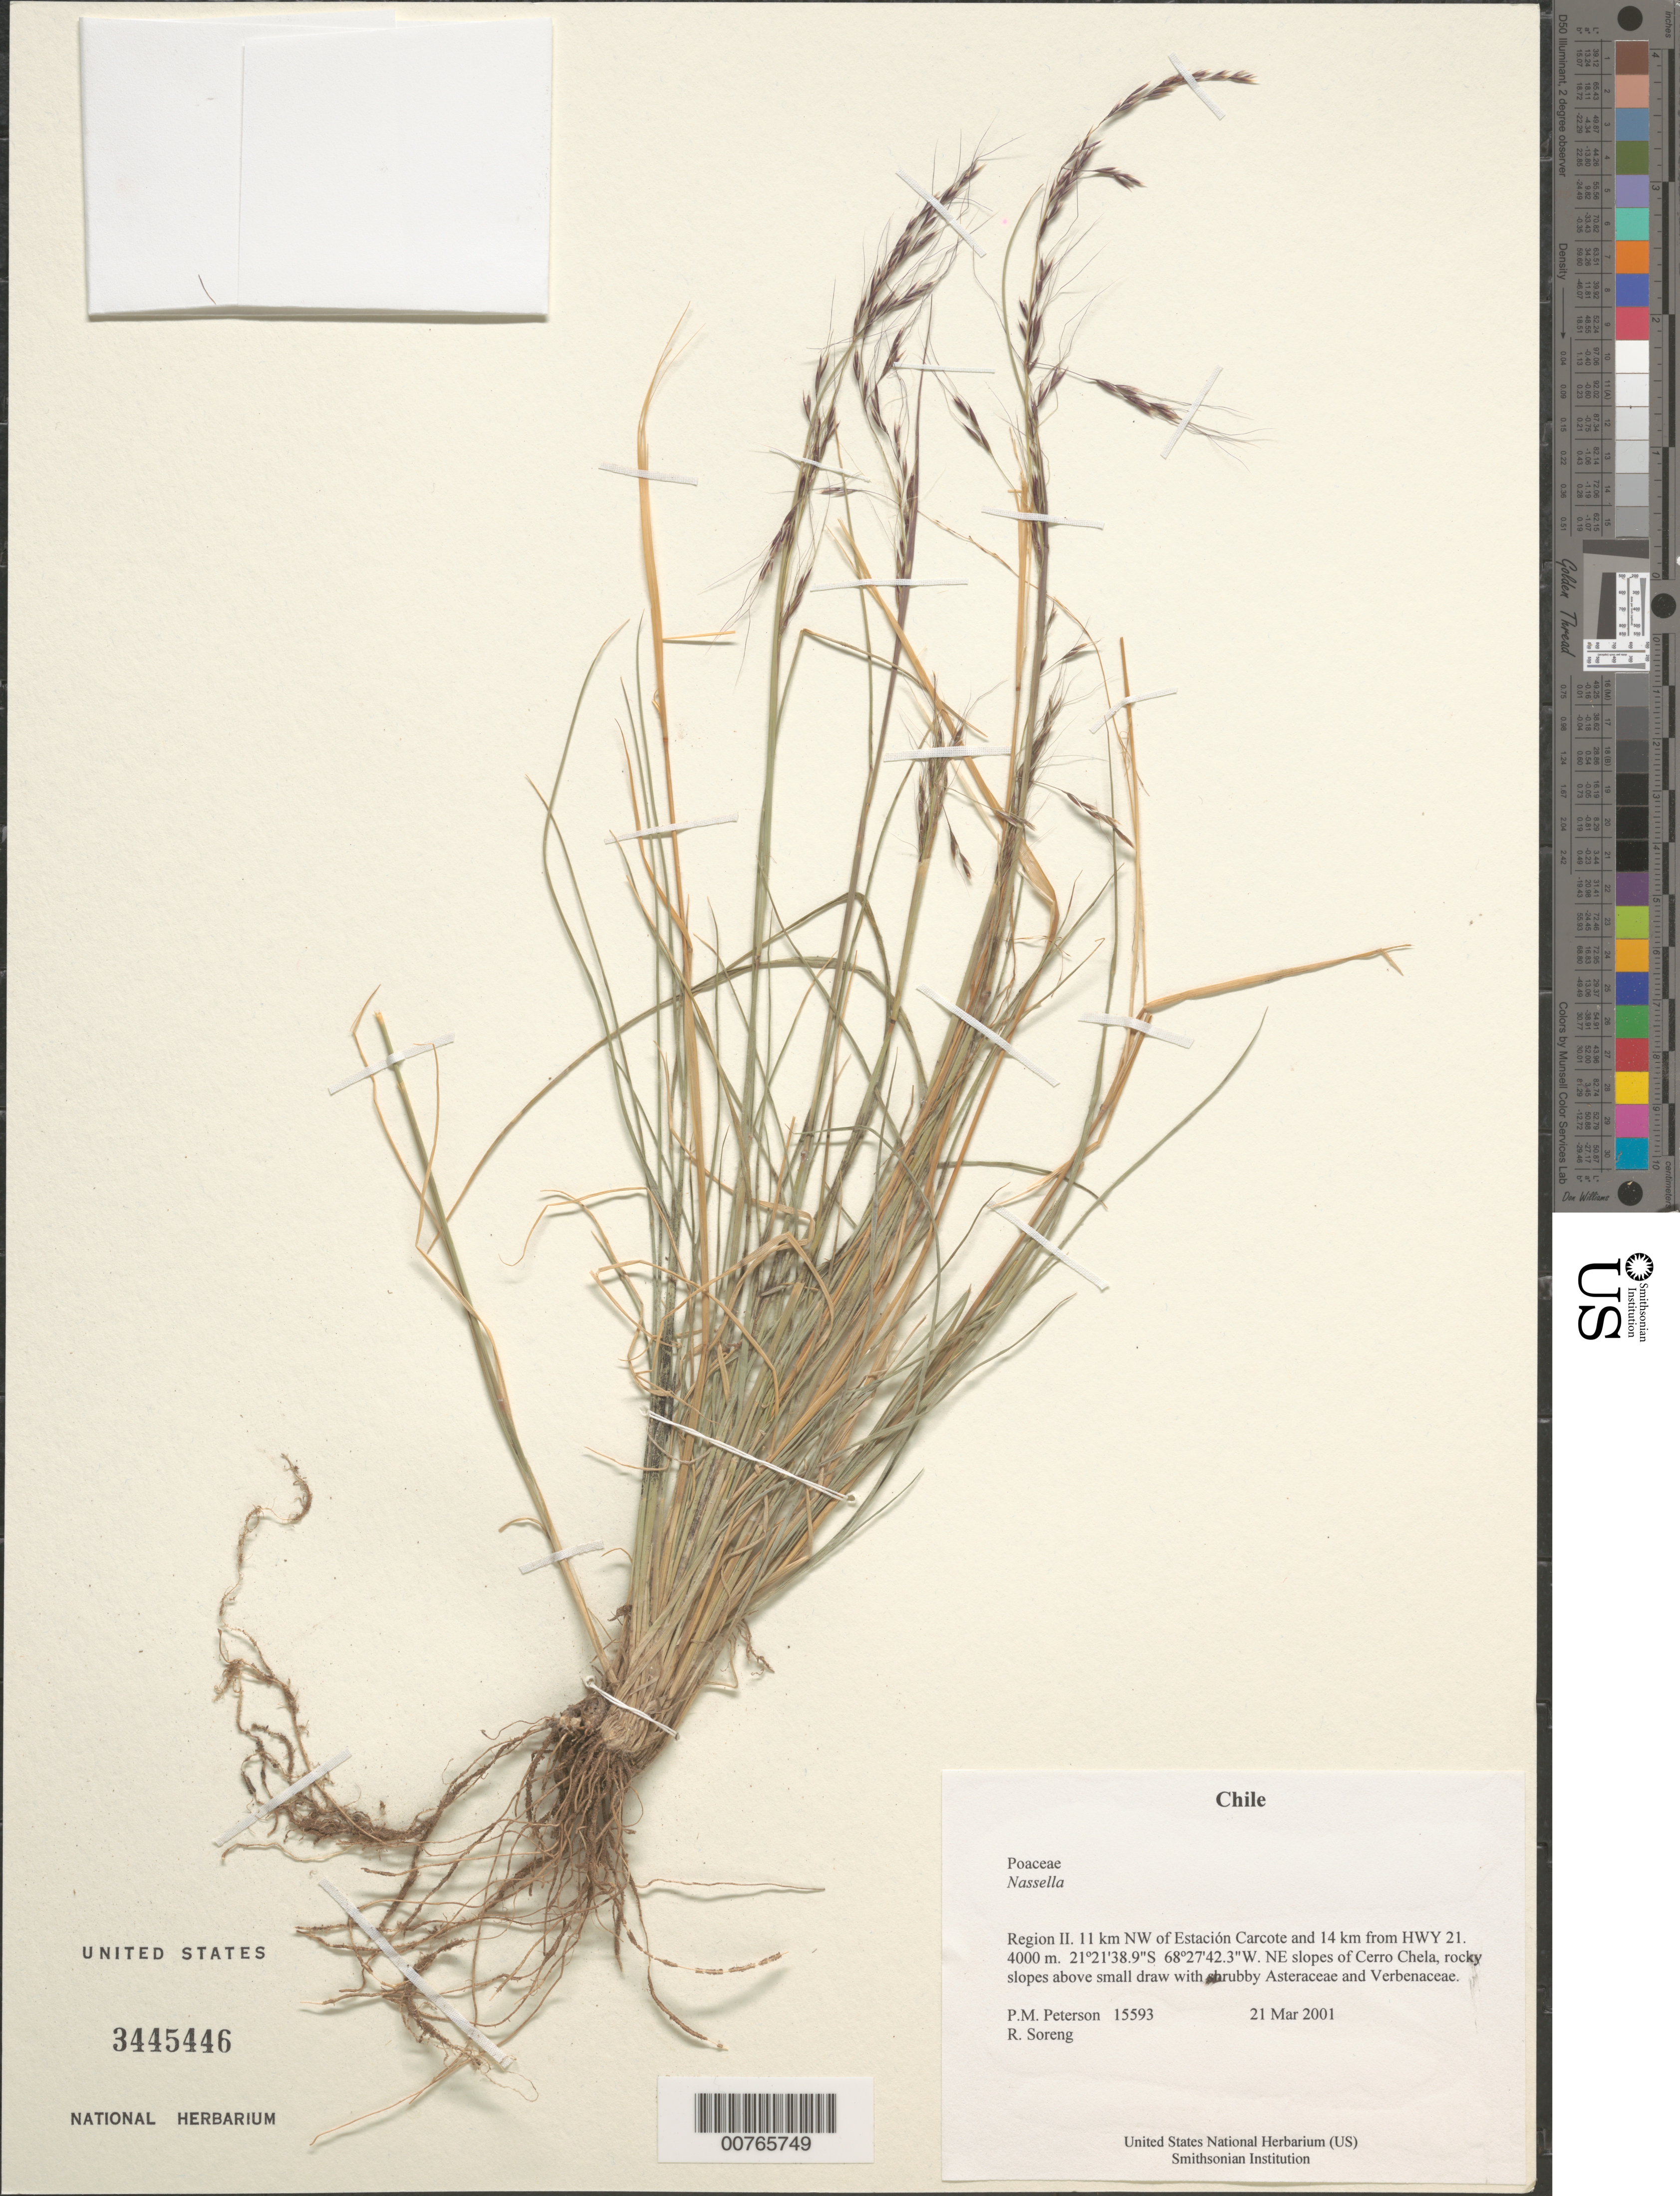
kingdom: Plantae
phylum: Tracheophyta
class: Liliopsida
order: Poales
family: Poaceae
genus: Nassella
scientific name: Nassella linearifolia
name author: (E. Fourn.) R.W. Pohl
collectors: P. M. Peterson & R. J. Soreng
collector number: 15593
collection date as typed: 21 Mar 2001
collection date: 2001-03-21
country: Chile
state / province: Antofagasta (II)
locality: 11 km NW of Estación Carcote and 14 km from HWY 21.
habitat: NE slopes of Cerro Chela, rocky slopes above small draw with shruby Asteraceae and Verbenaceae.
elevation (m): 4000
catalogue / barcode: US 3445446